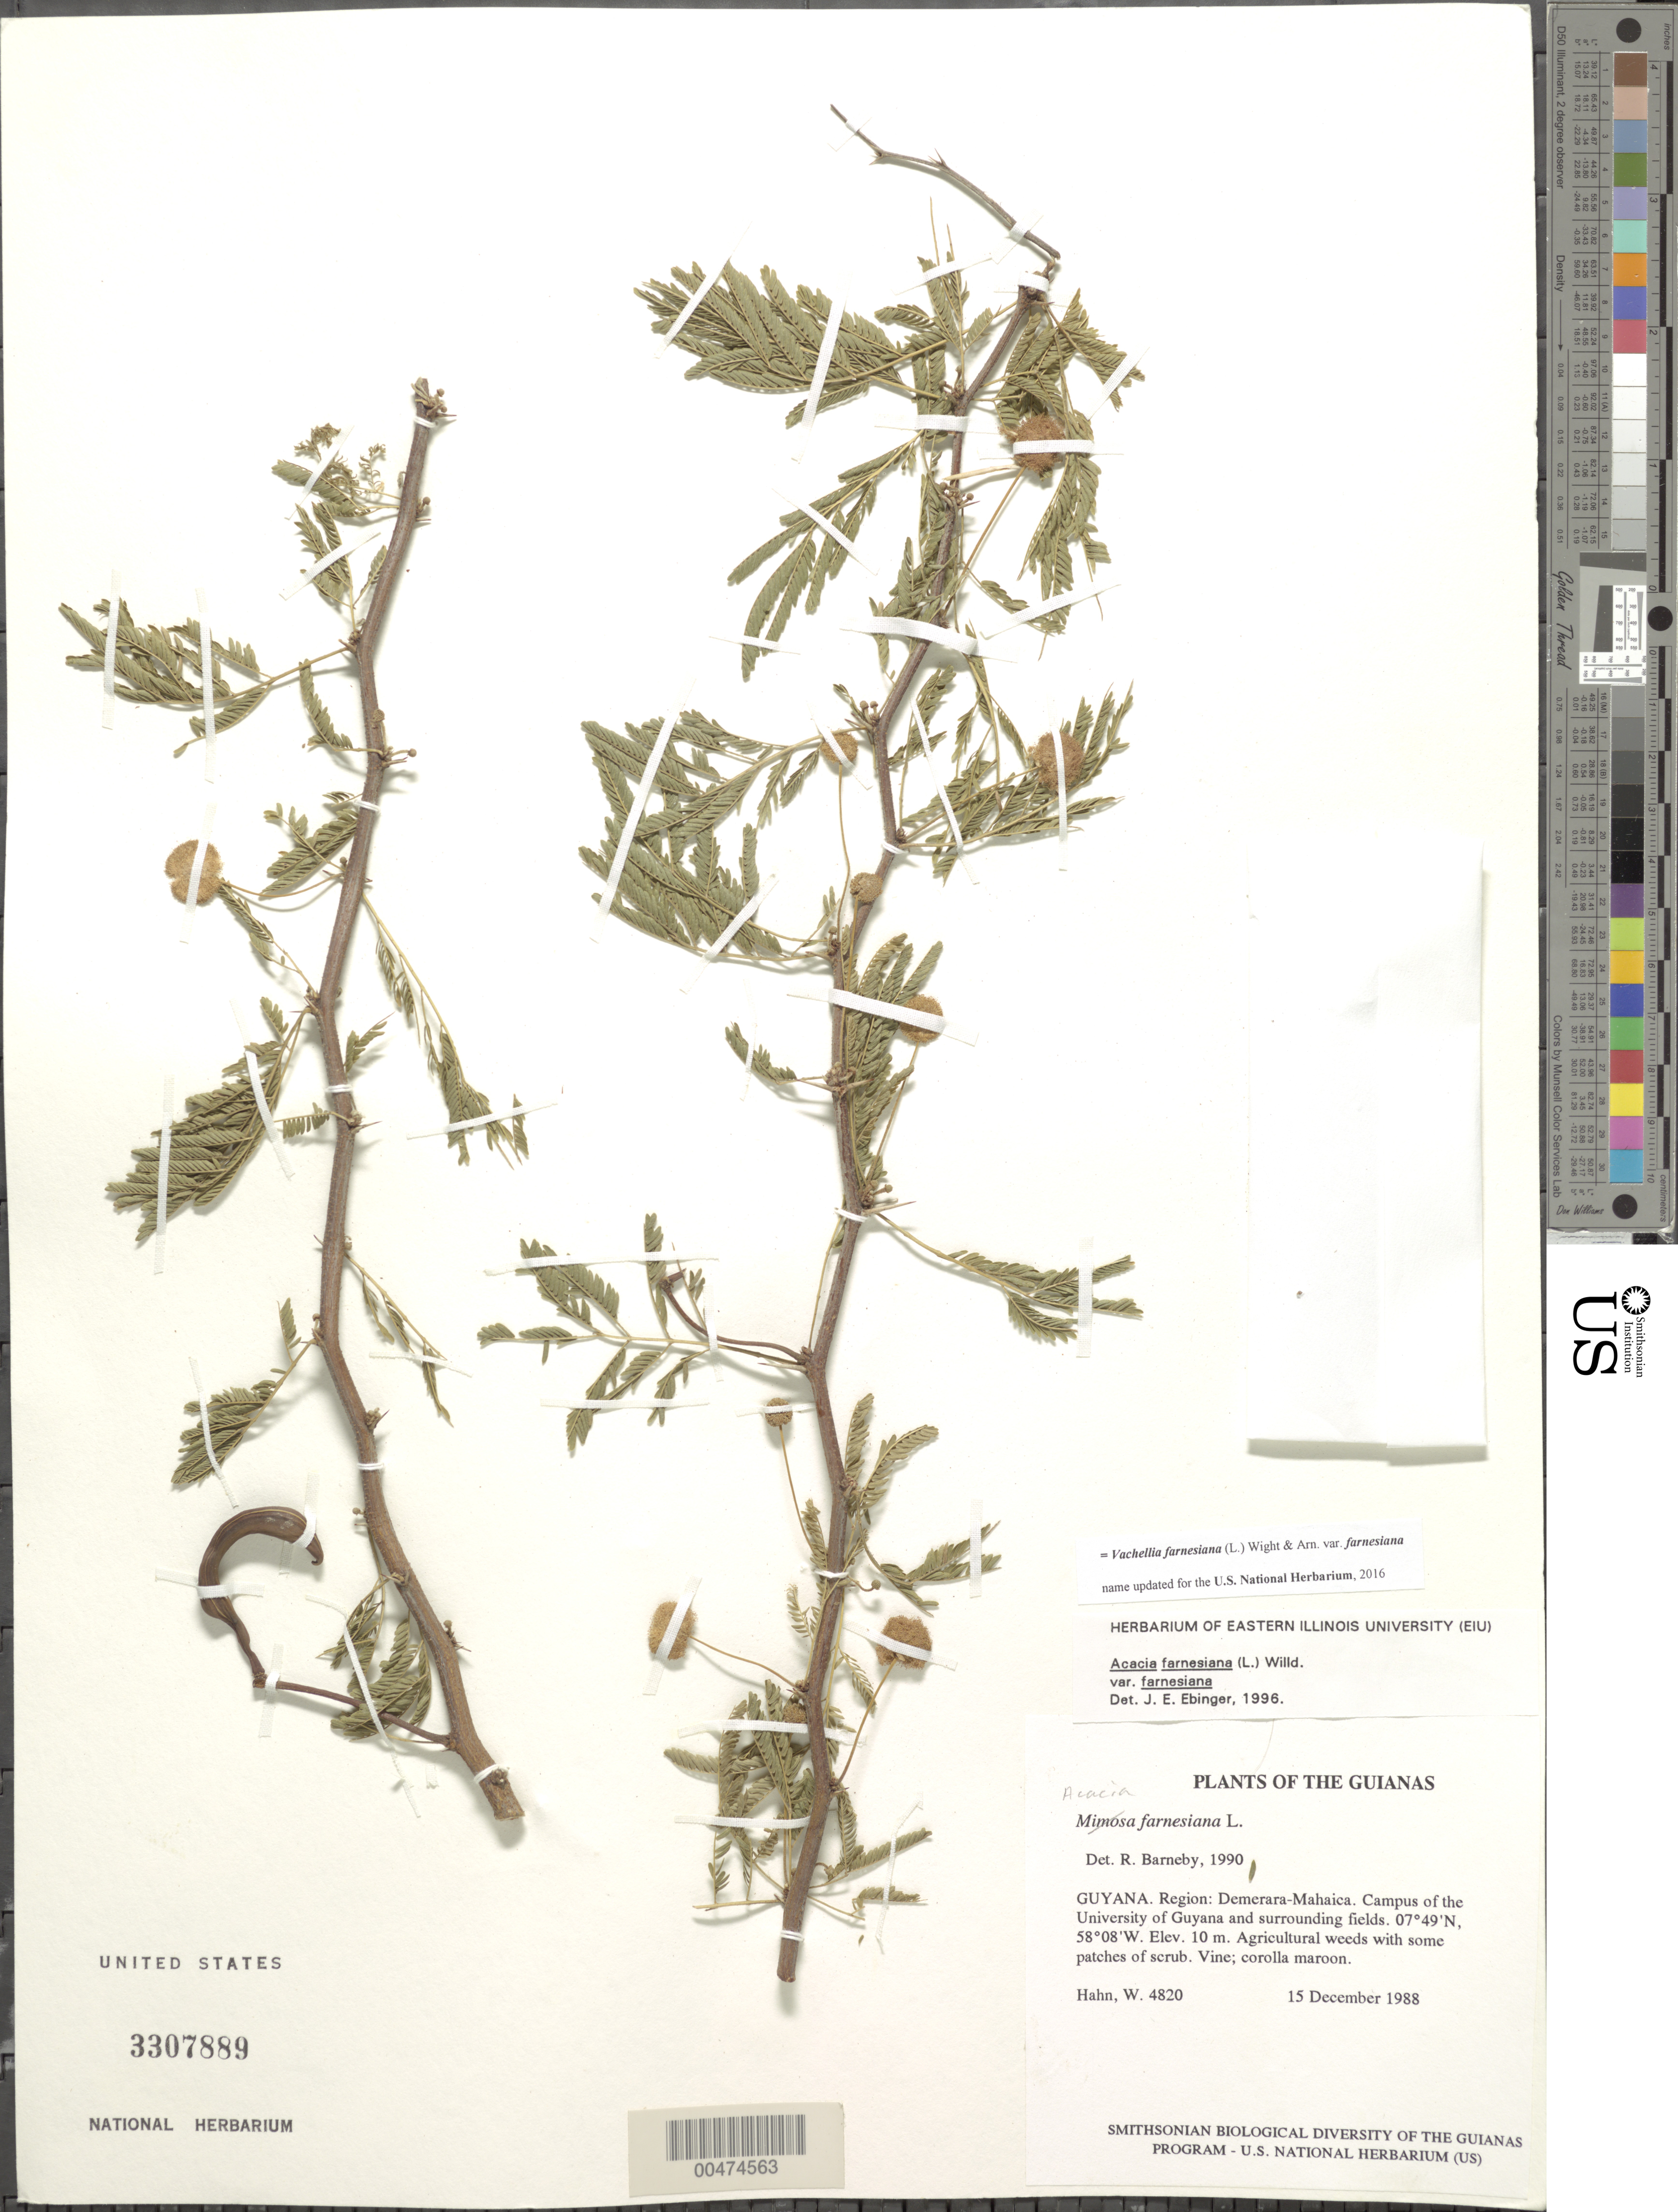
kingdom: Plantae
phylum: Tracheophyta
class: Magnoliopsida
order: Fabales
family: Fabaceae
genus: Vachellia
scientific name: Vachellia farnesiana var. farnesiana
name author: (L.) Wight & Arn.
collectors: W. Hahn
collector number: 4820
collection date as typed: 15 December 1988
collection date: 1988-12-15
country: Guyana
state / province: Demerara-Mahaica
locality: Campus of the University of Guyana and surrounding fields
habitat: Agricultural weeds with some patches of scrub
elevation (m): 10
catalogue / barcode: US 3307889